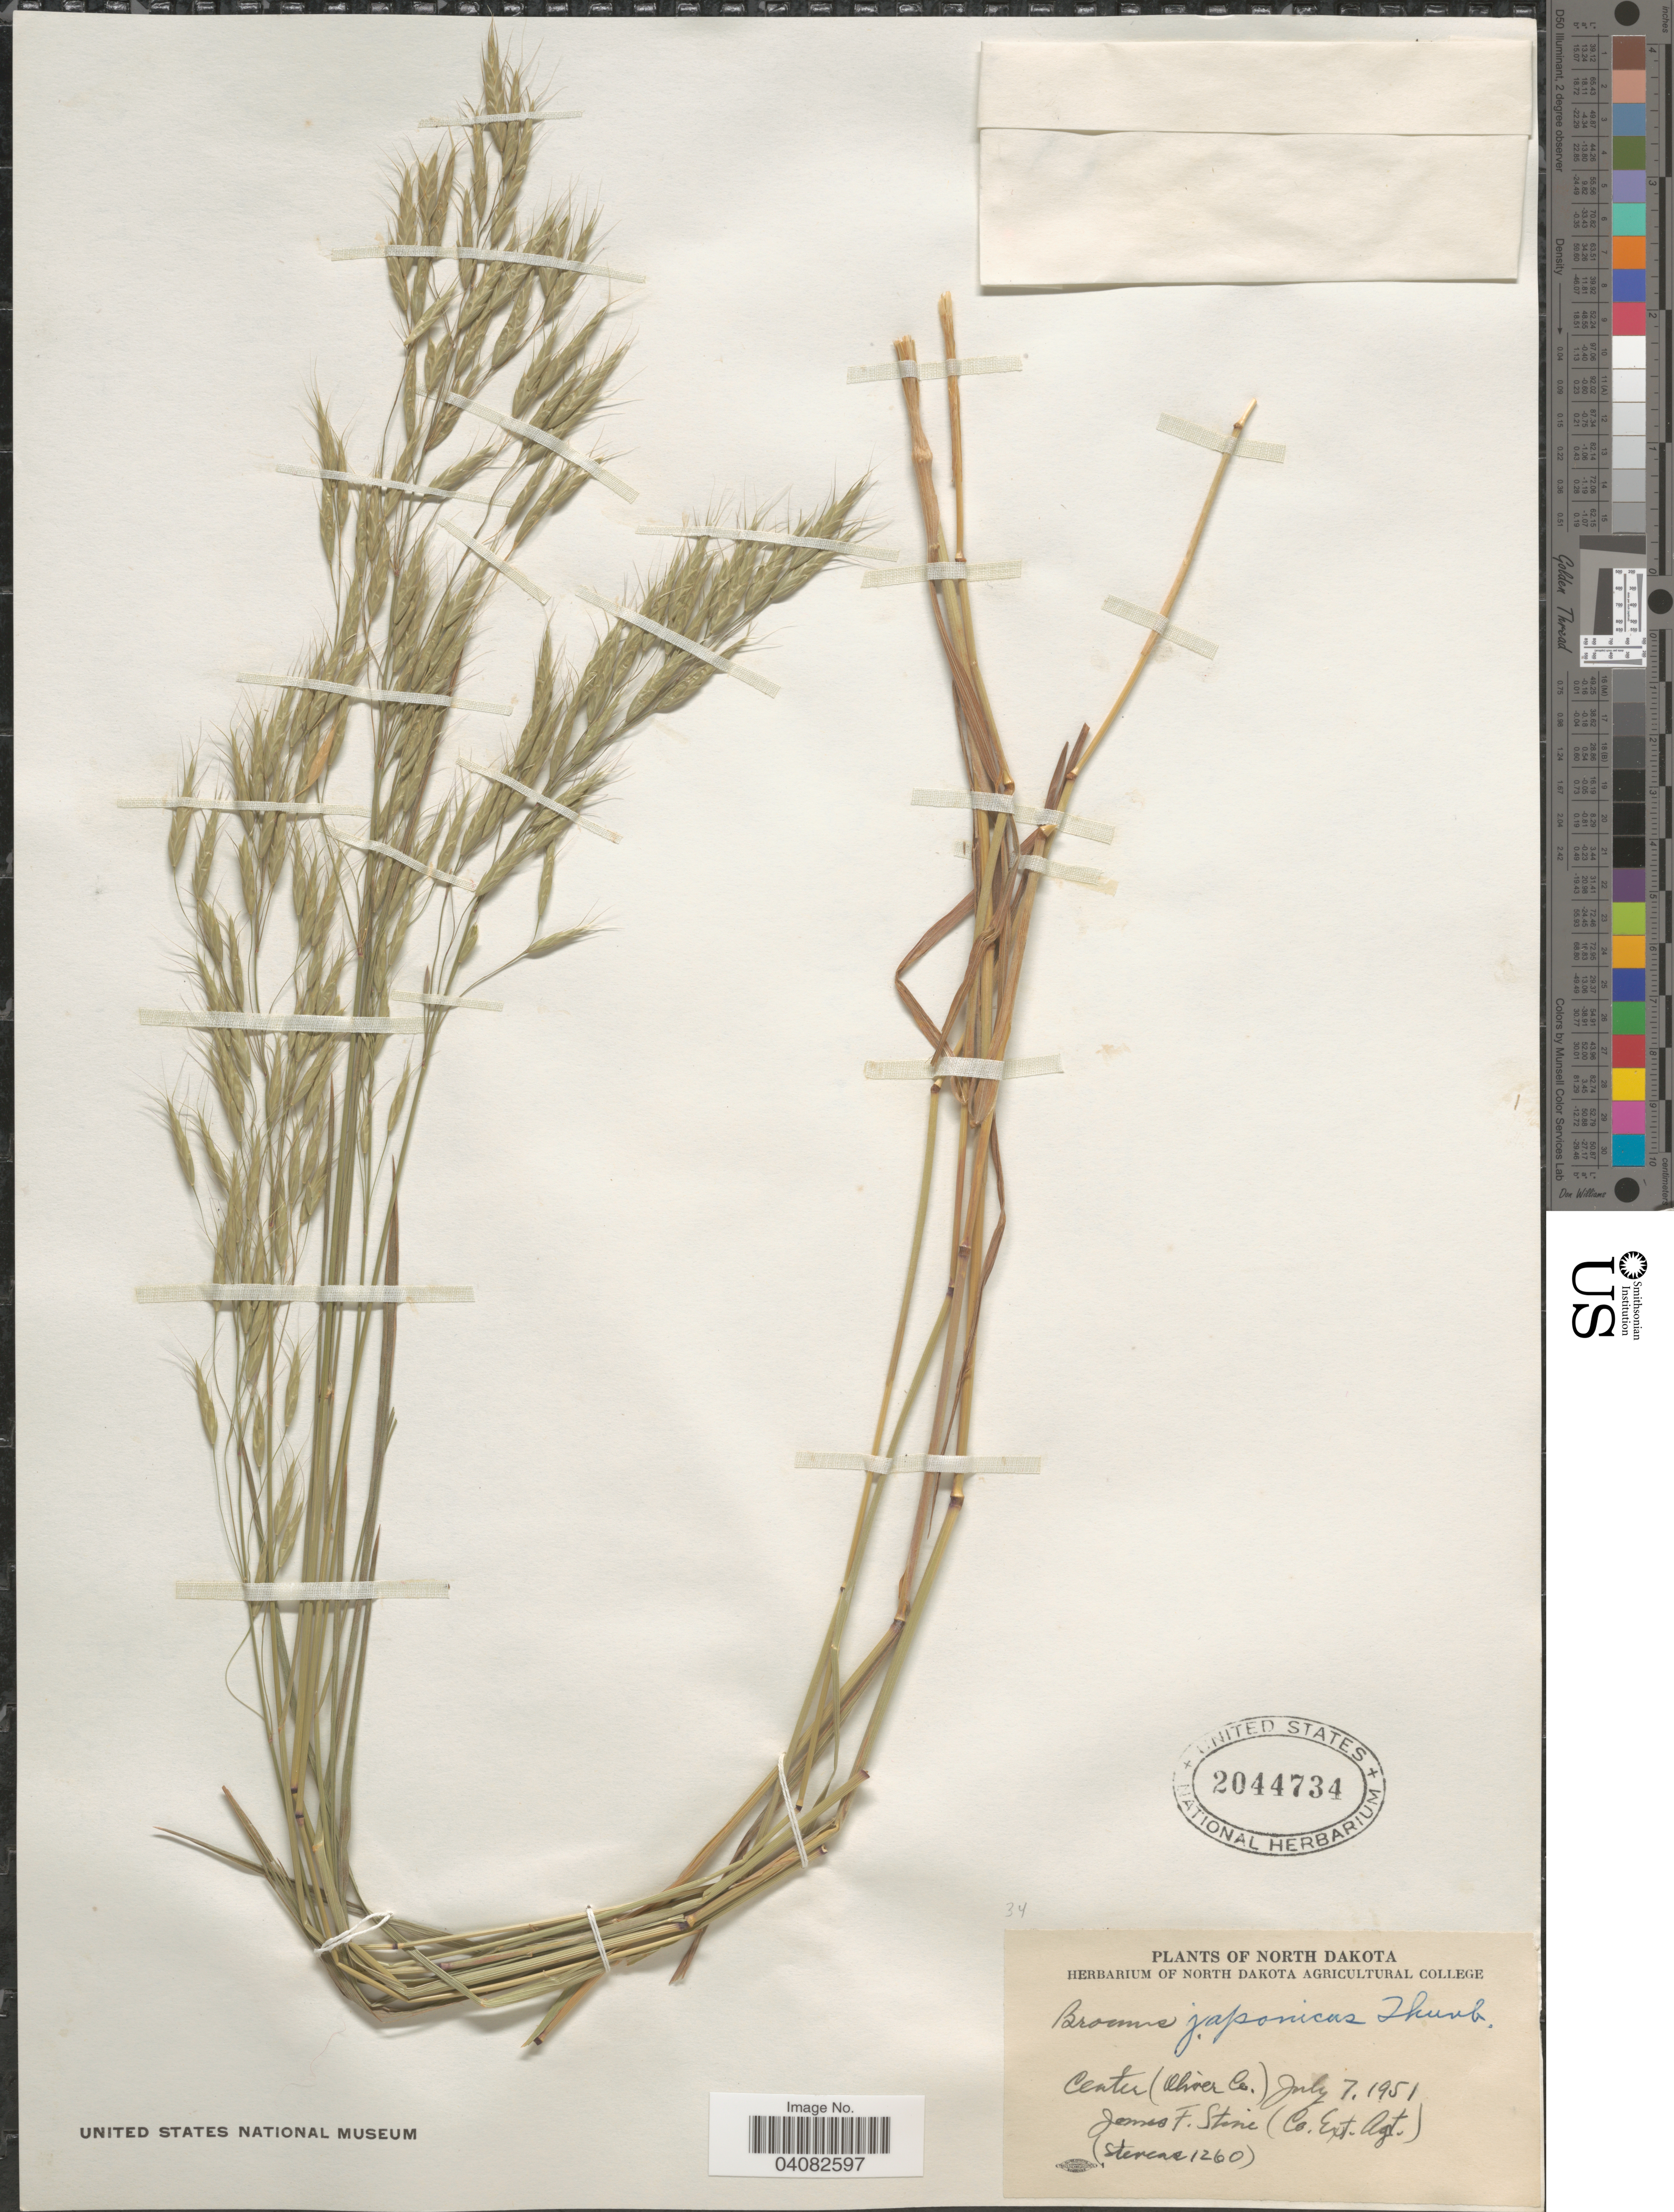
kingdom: Plantae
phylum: Tracheophyta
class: Liliopsida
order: Poales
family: Poaceae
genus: Bromus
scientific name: Bromus japonicus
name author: Houtt.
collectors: -. Stevens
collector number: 1260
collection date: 1951-07-07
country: United States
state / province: North Dakota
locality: Center (Oliver Co.). James F. Stone (Co. Ext. Agt.).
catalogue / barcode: US 2044734